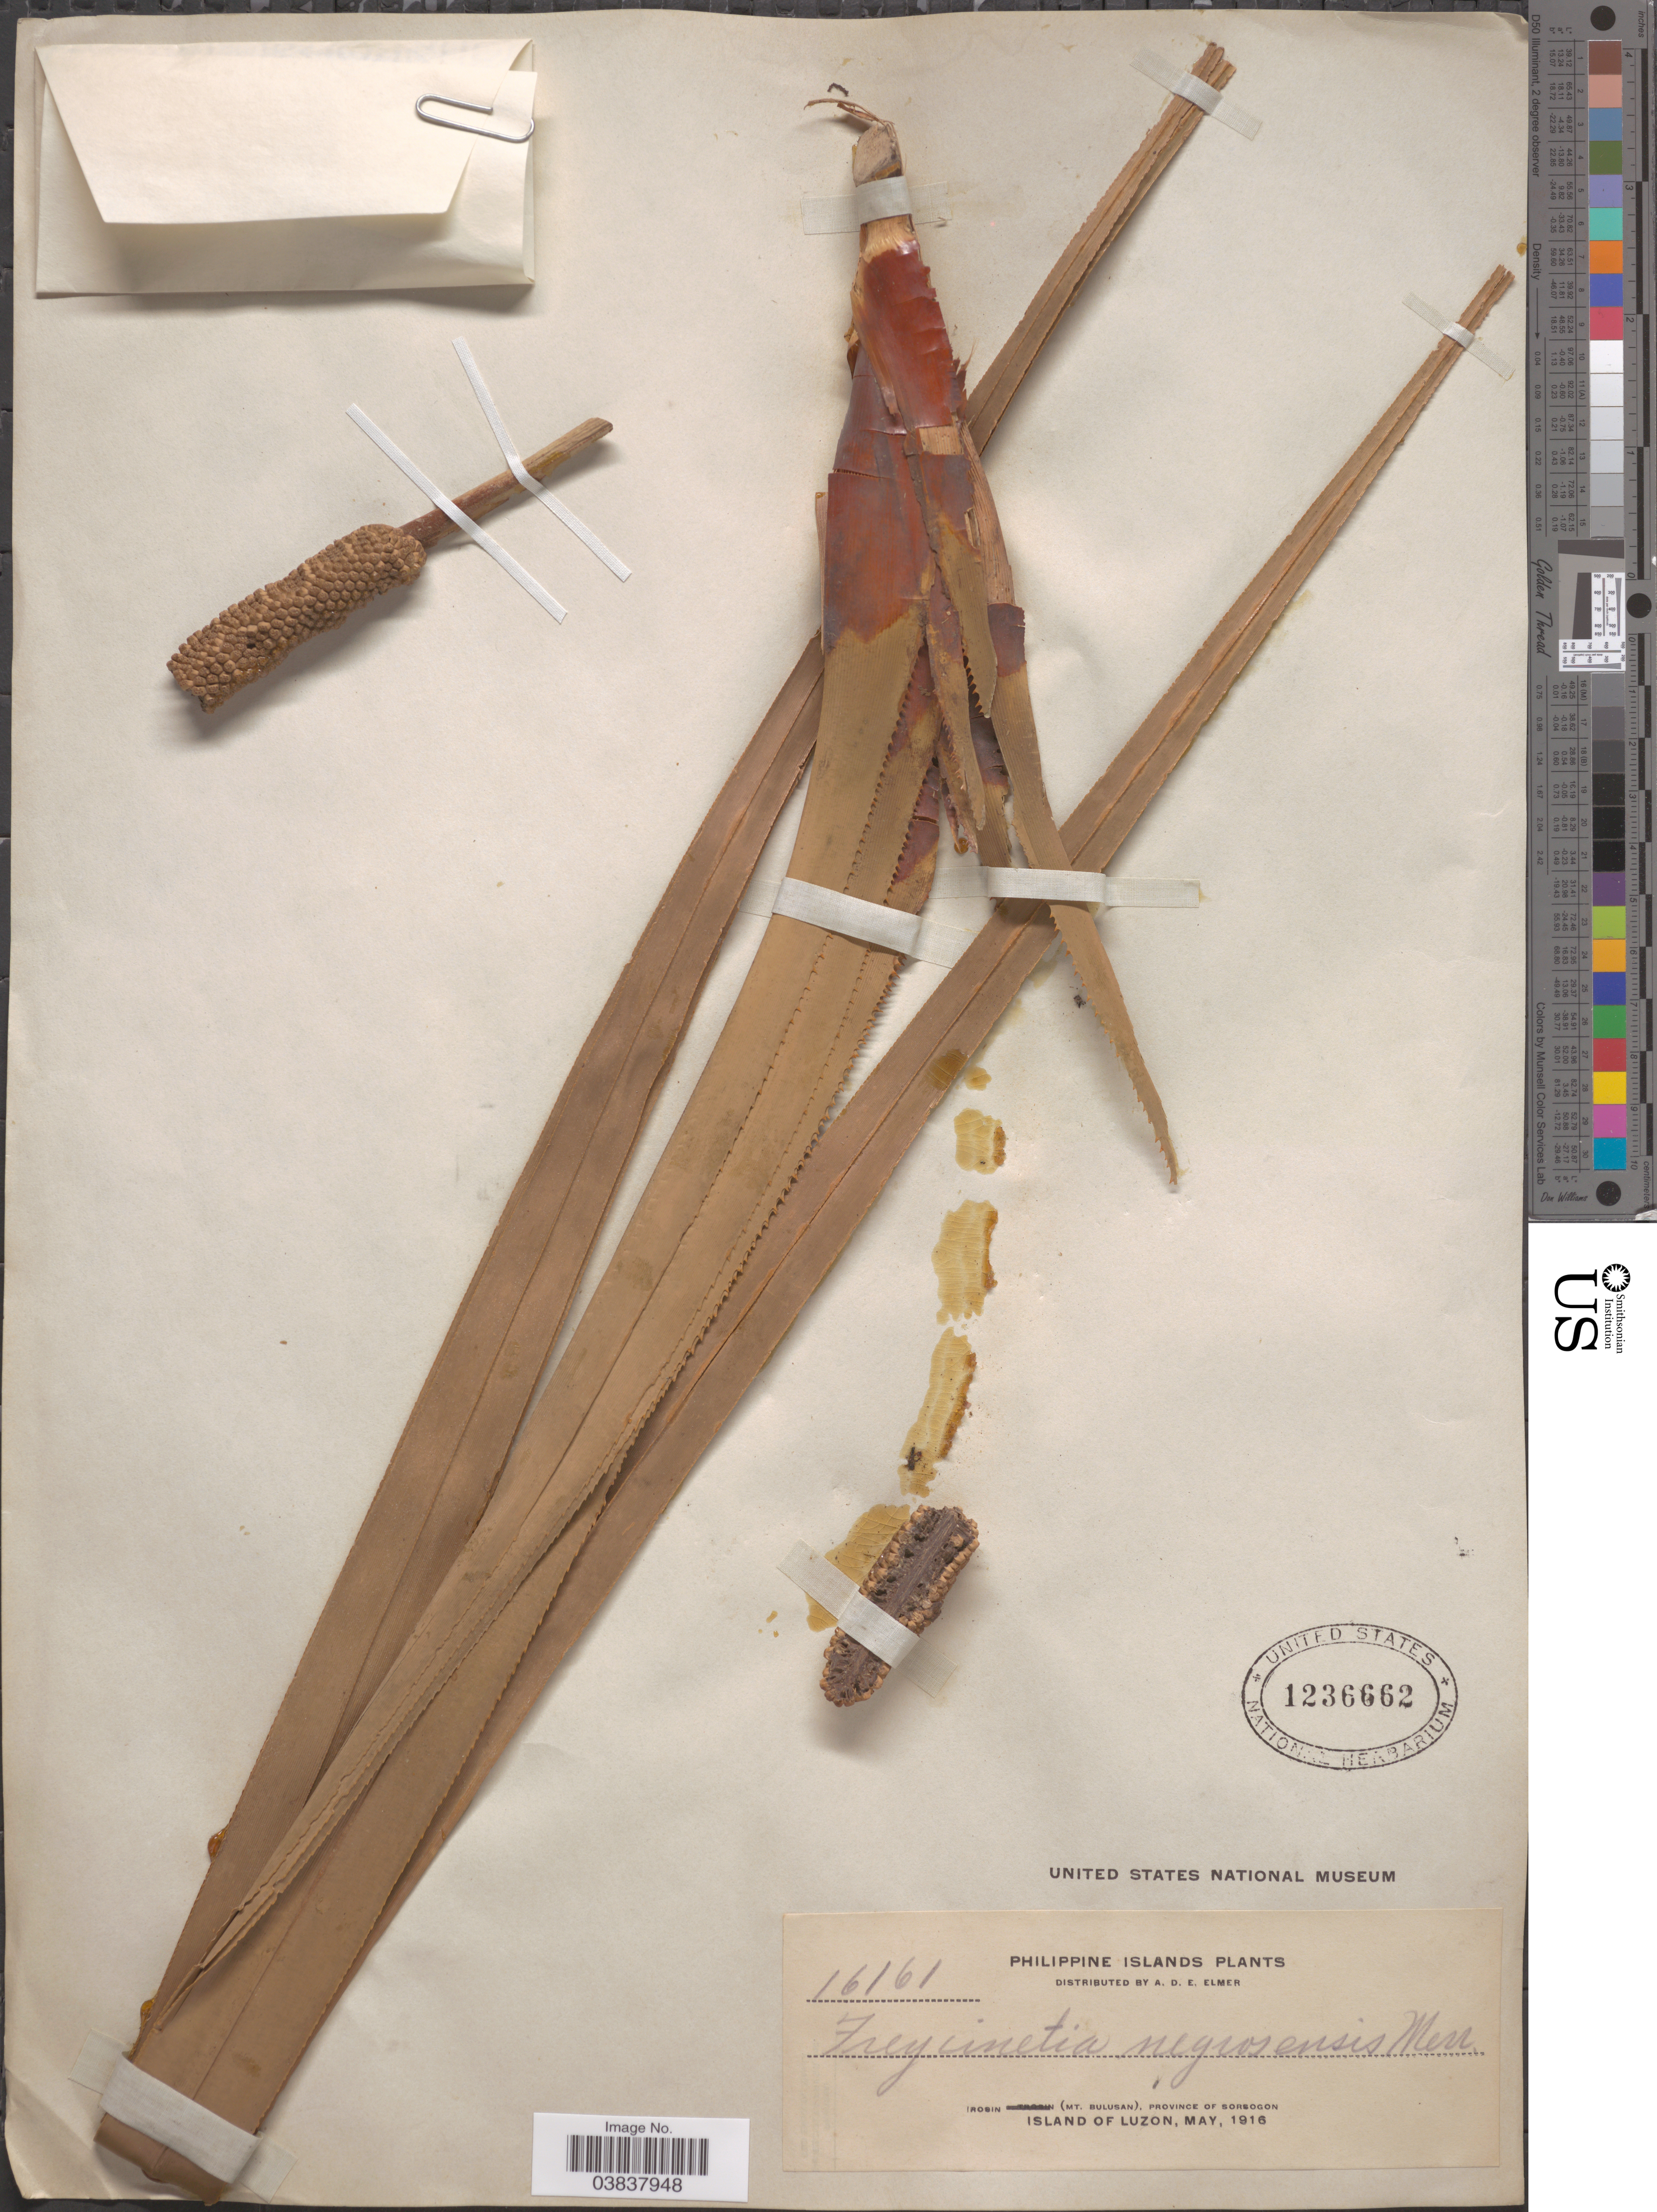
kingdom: Plantae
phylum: Tracheophyta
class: Liliopsida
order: Pandanales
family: Pandanaceae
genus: Freycinetia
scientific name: Freycinetia negrosensis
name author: Merr.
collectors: A. D. E. Elmer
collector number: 16161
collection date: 1916-05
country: Philippines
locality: Irosin (Mt. Bulusan), Province of Sorsogon, Island of Luzon.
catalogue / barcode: US 1236662